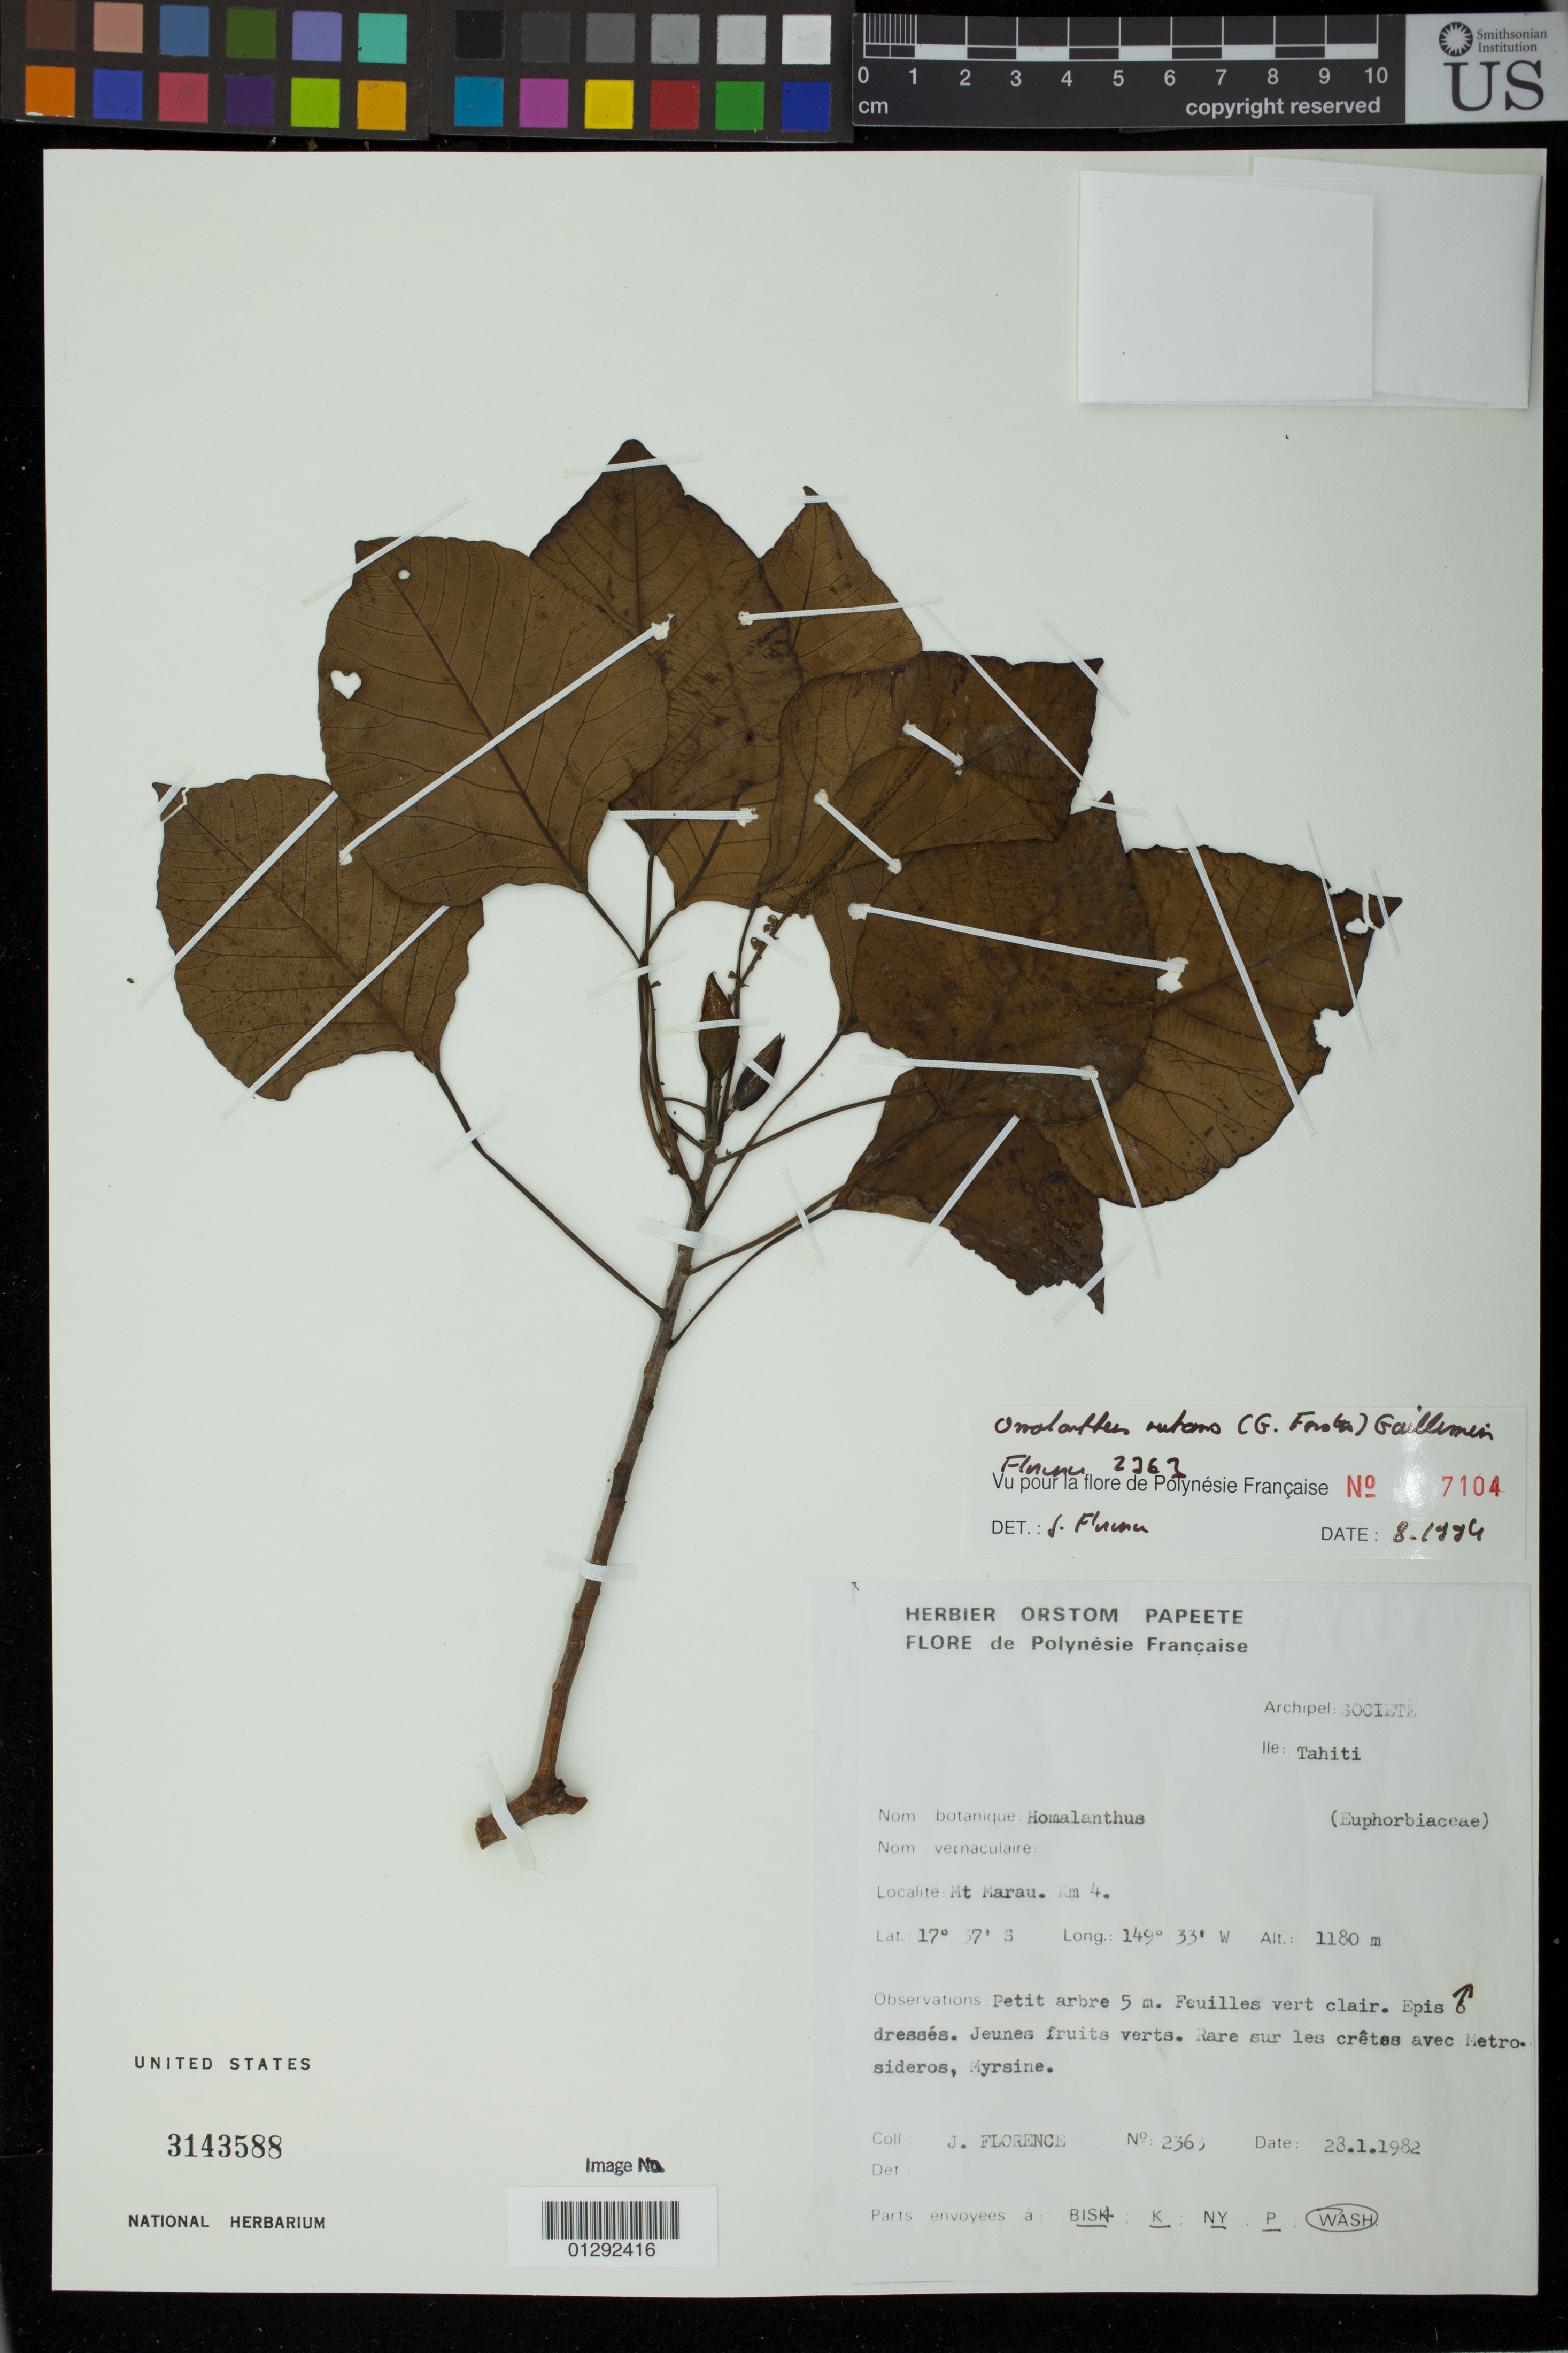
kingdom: Plantae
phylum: Tracheophyta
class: Magnoliopsida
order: Malpighiales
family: Euphorbiaceae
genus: Homalanthus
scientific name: Homalanthus nutans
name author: (G. Forst.) Guill.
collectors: J. Florence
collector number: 2363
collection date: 1982-01-28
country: French Polynesia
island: Tahiti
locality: Mt. Marau. Km 4. Tahiti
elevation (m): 1180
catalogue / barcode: US 3143588